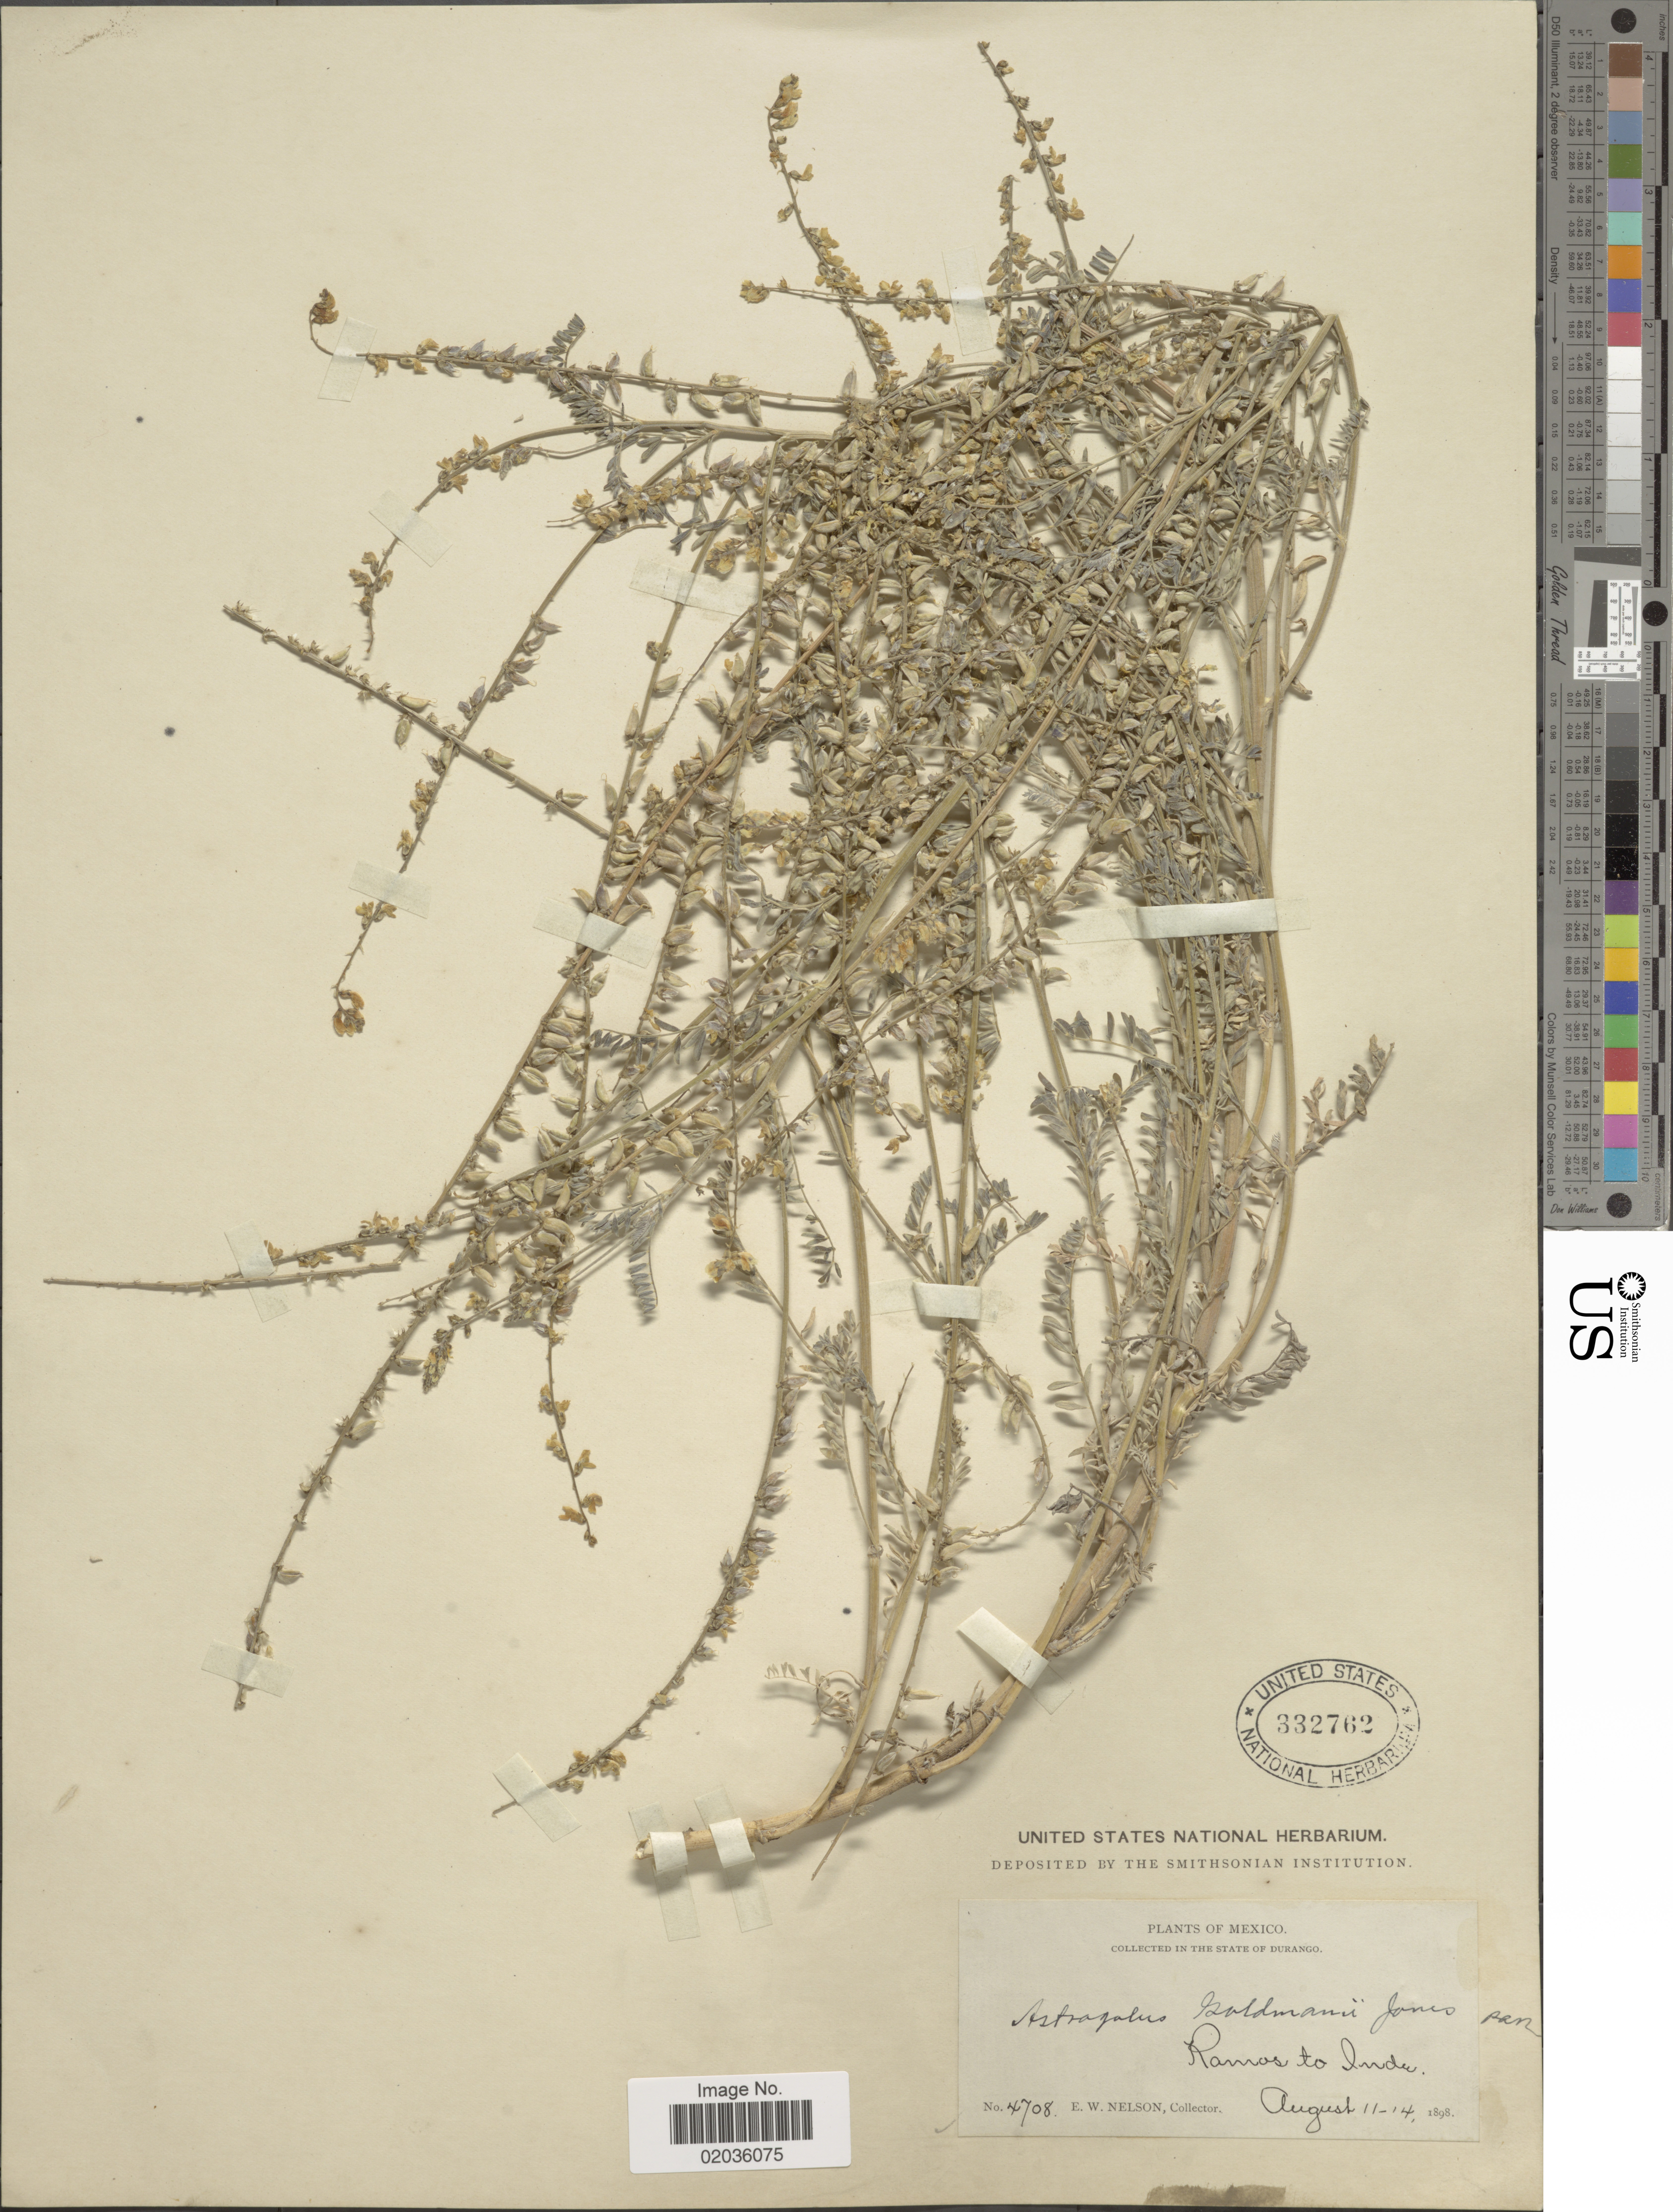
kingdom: Plantae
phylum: Tracheophyta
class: Magnoliopsida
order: Fabales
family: Fabaceae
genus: Astragalus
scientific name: Astragalus goldmanii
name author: M.E. Jones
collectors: E. W. Nelson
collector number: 4708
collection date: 1898-08-11/1898-08-14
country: Mexico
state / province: Durango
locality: Ramos to Inde. State of Durango.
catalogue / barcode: US 332762